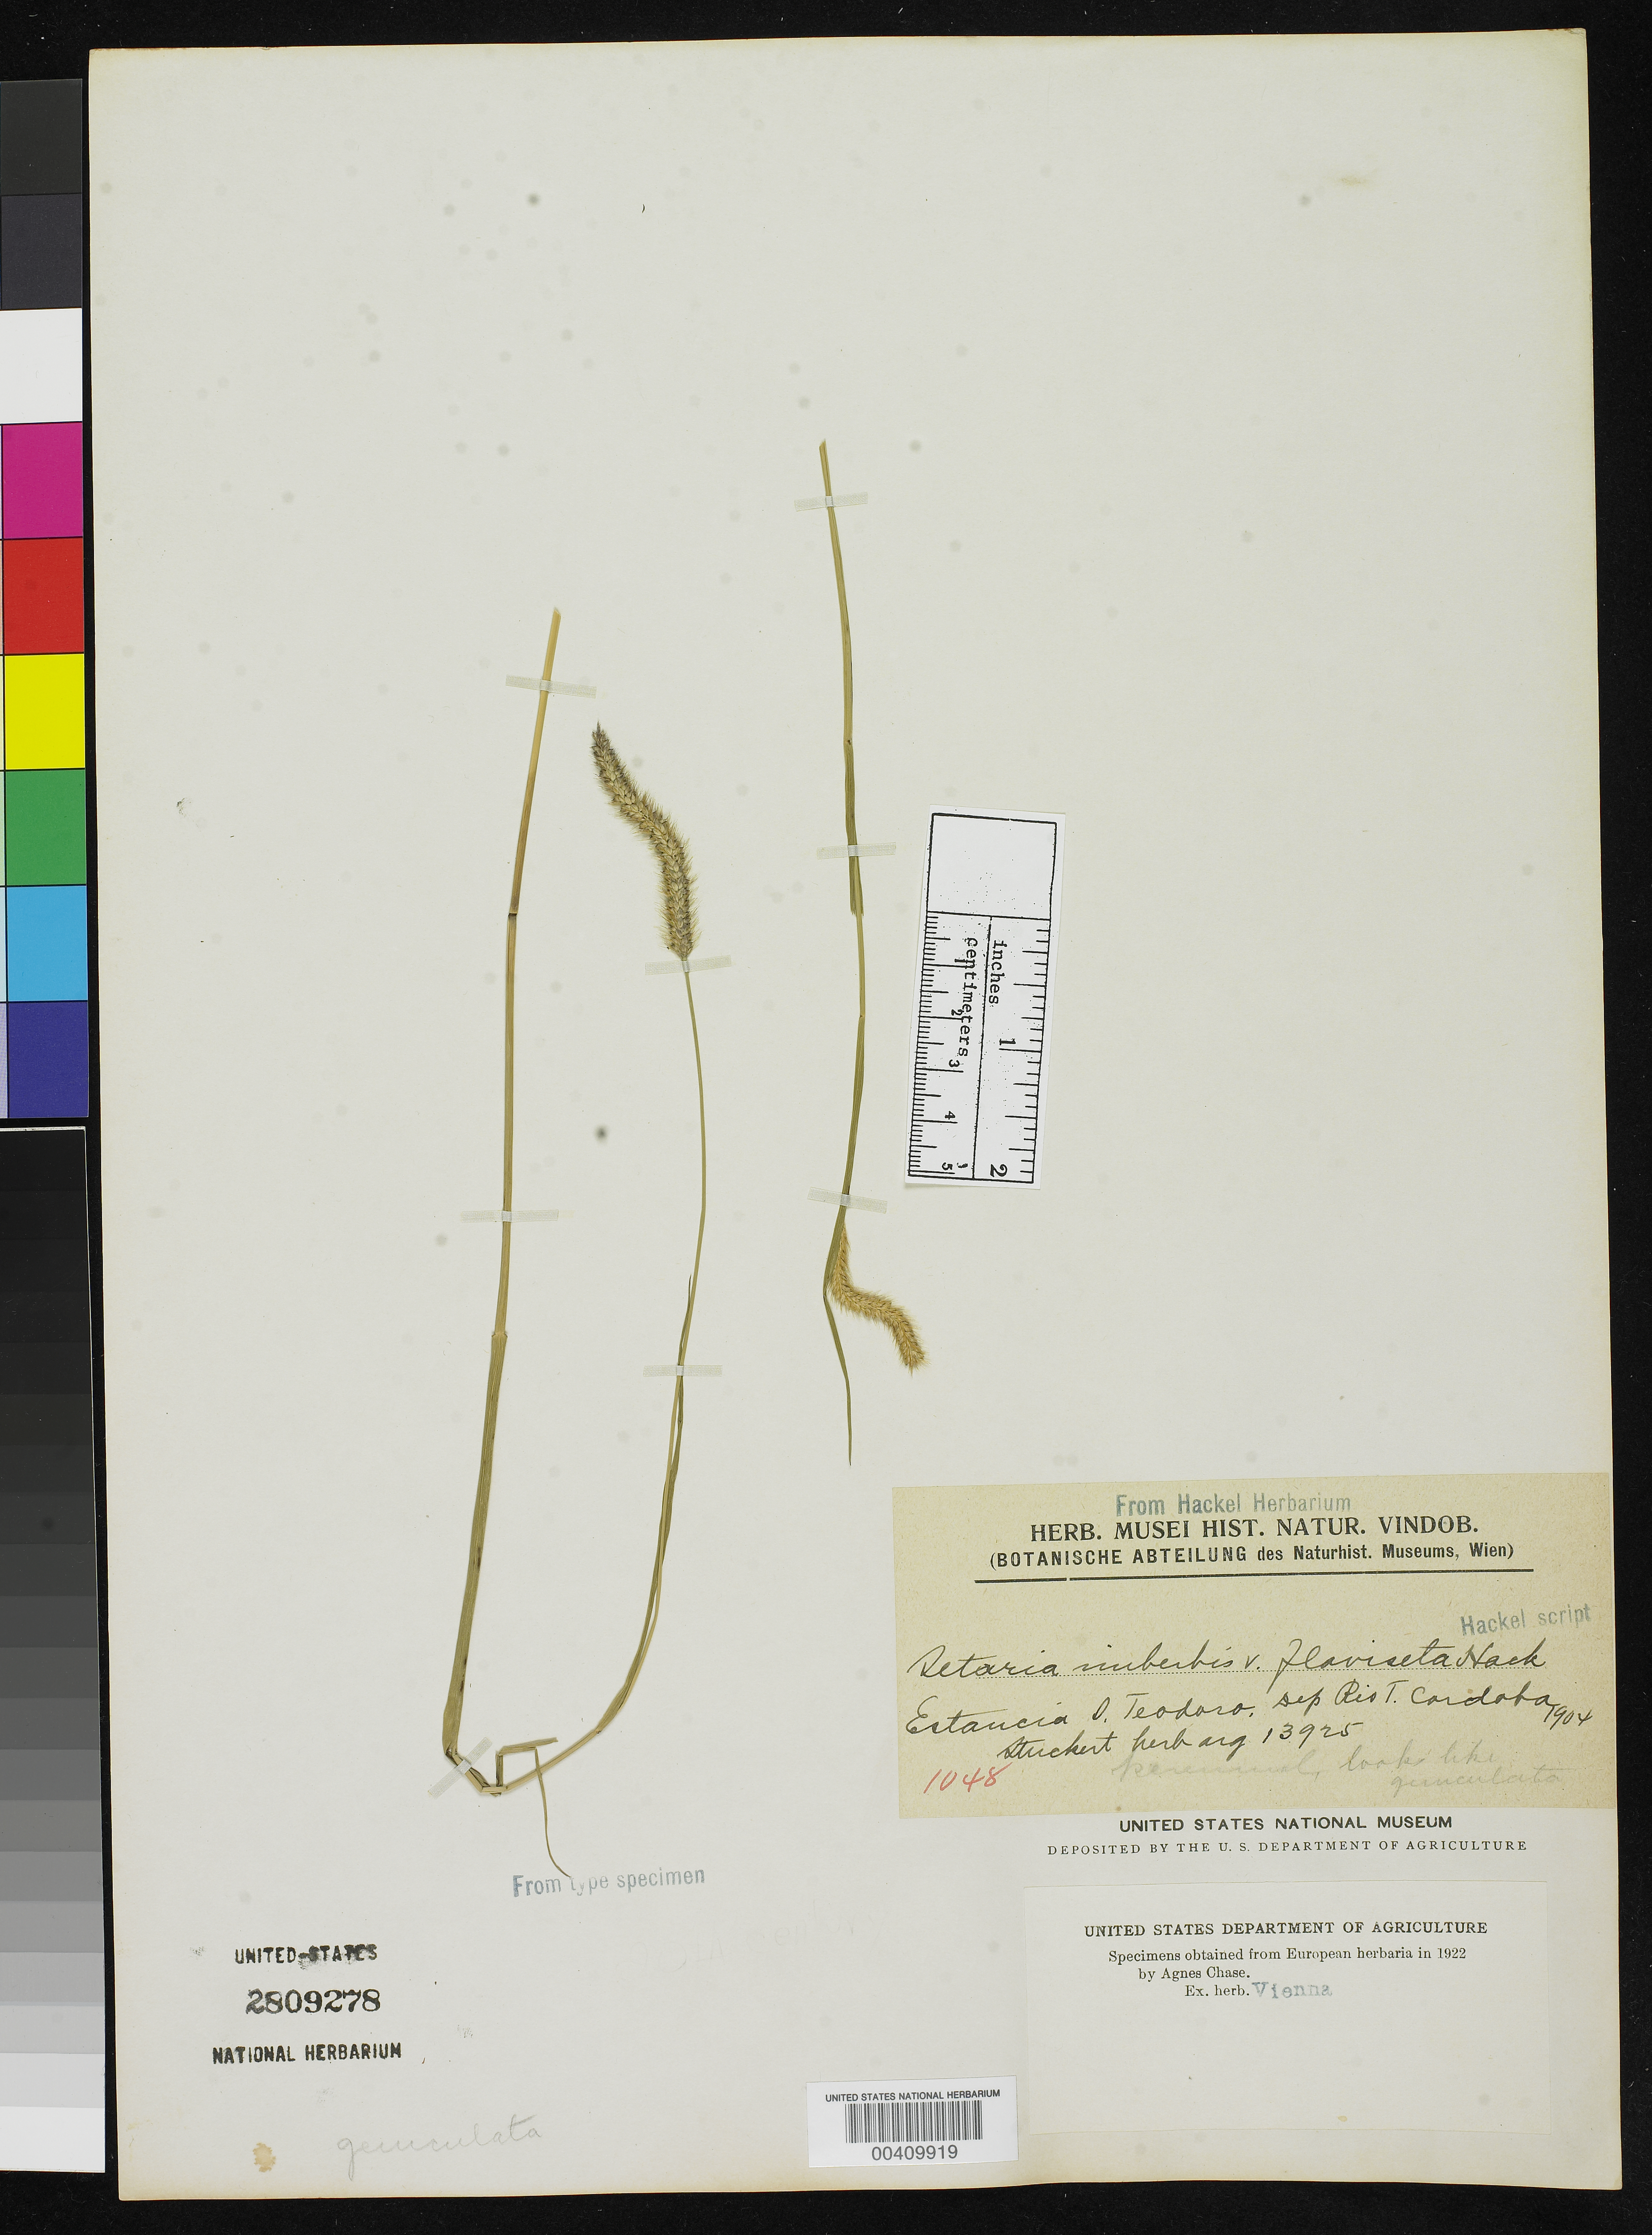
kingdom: Plantae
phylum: Tracheophyta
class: Liliopsida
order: Poales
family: Poaceae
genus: Setaria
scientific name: Setaria imberbis f. flaviseta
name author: Hack. in Stuck.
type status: Type Fragment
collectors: T. Stuckert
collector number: Herb. Arg. 13925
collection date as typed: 22 Feb 1904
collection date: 1904-02-22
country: Argentina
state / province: Córdoba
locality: Estancia San Teodoro, ped. Villamonte.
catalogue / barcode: US 2809278